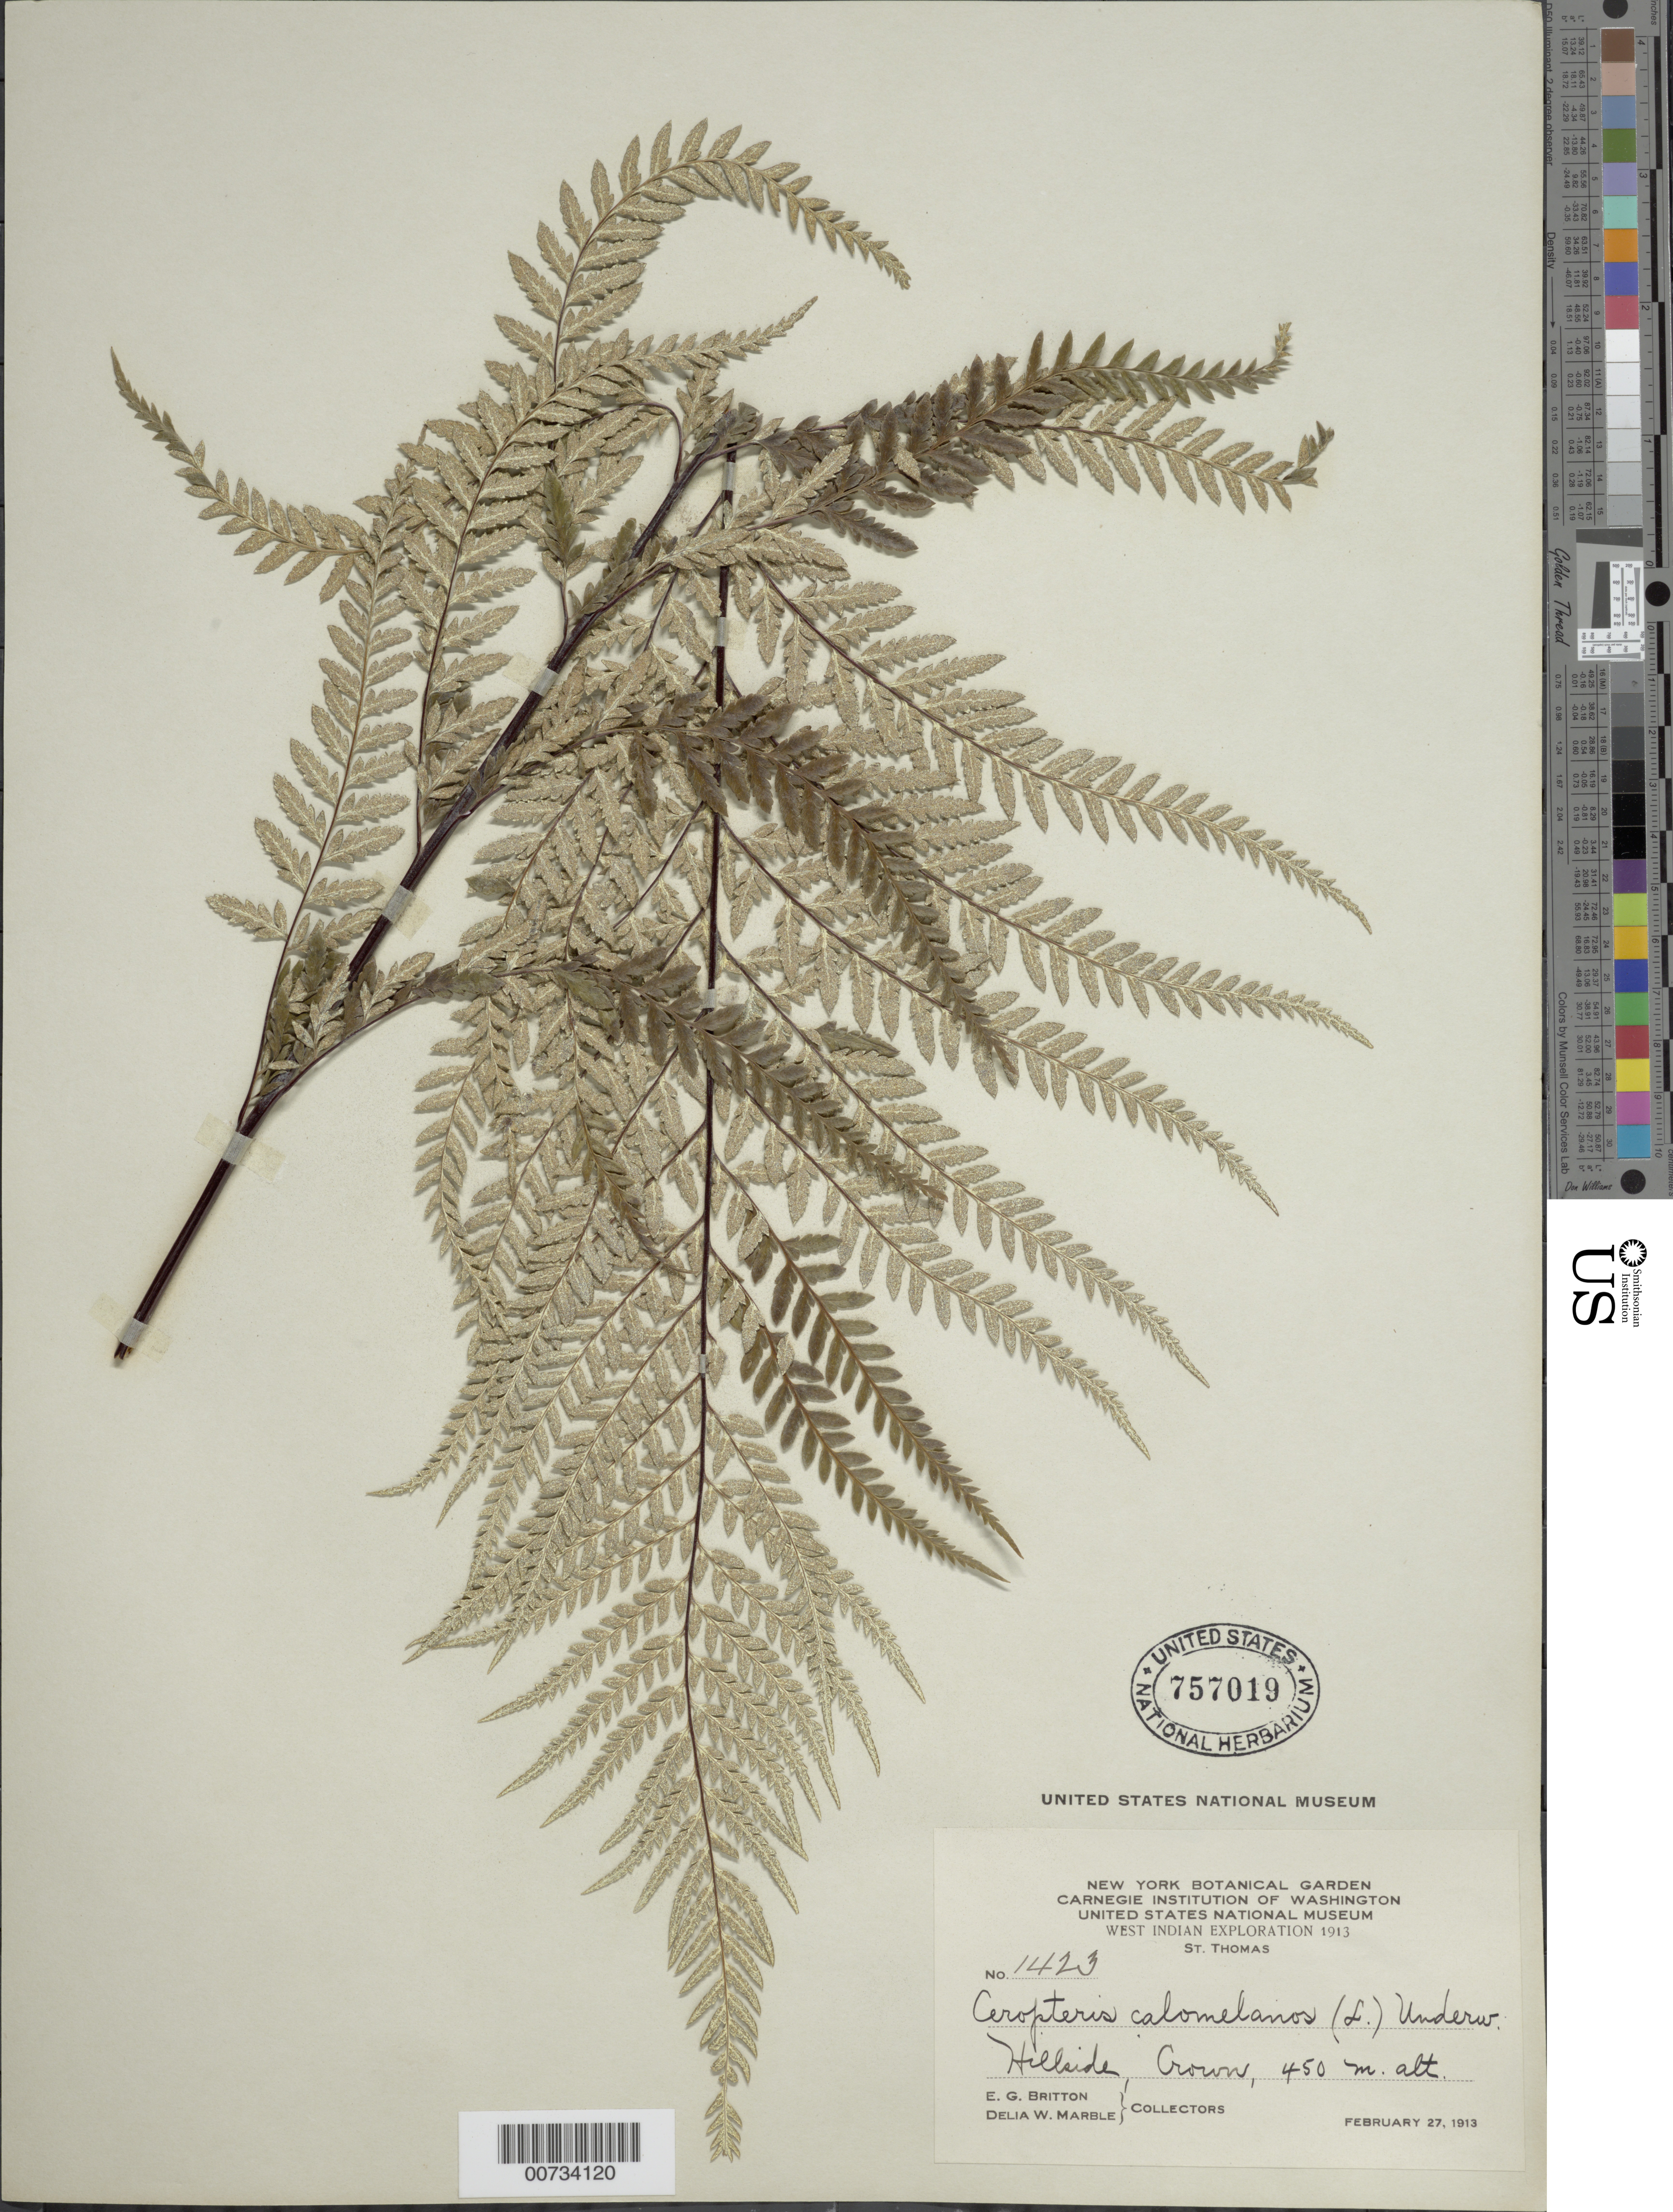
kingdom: Plantae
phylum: Tracheophyta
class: Polypodiopsida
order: Polypodiales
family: Pteridaceae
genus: Pityrogramma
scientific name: Pityrogramma calomelanos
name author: (L.) Link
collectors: E. G. Britton & D. W. Marble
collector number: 1423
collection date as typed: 27 Feb 1913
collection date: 1913-02-27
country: U.S. Virgin Islands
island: St. Thomas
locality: St. Thomas, Crown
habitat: Hillside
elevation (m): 450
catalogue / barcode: US 757019